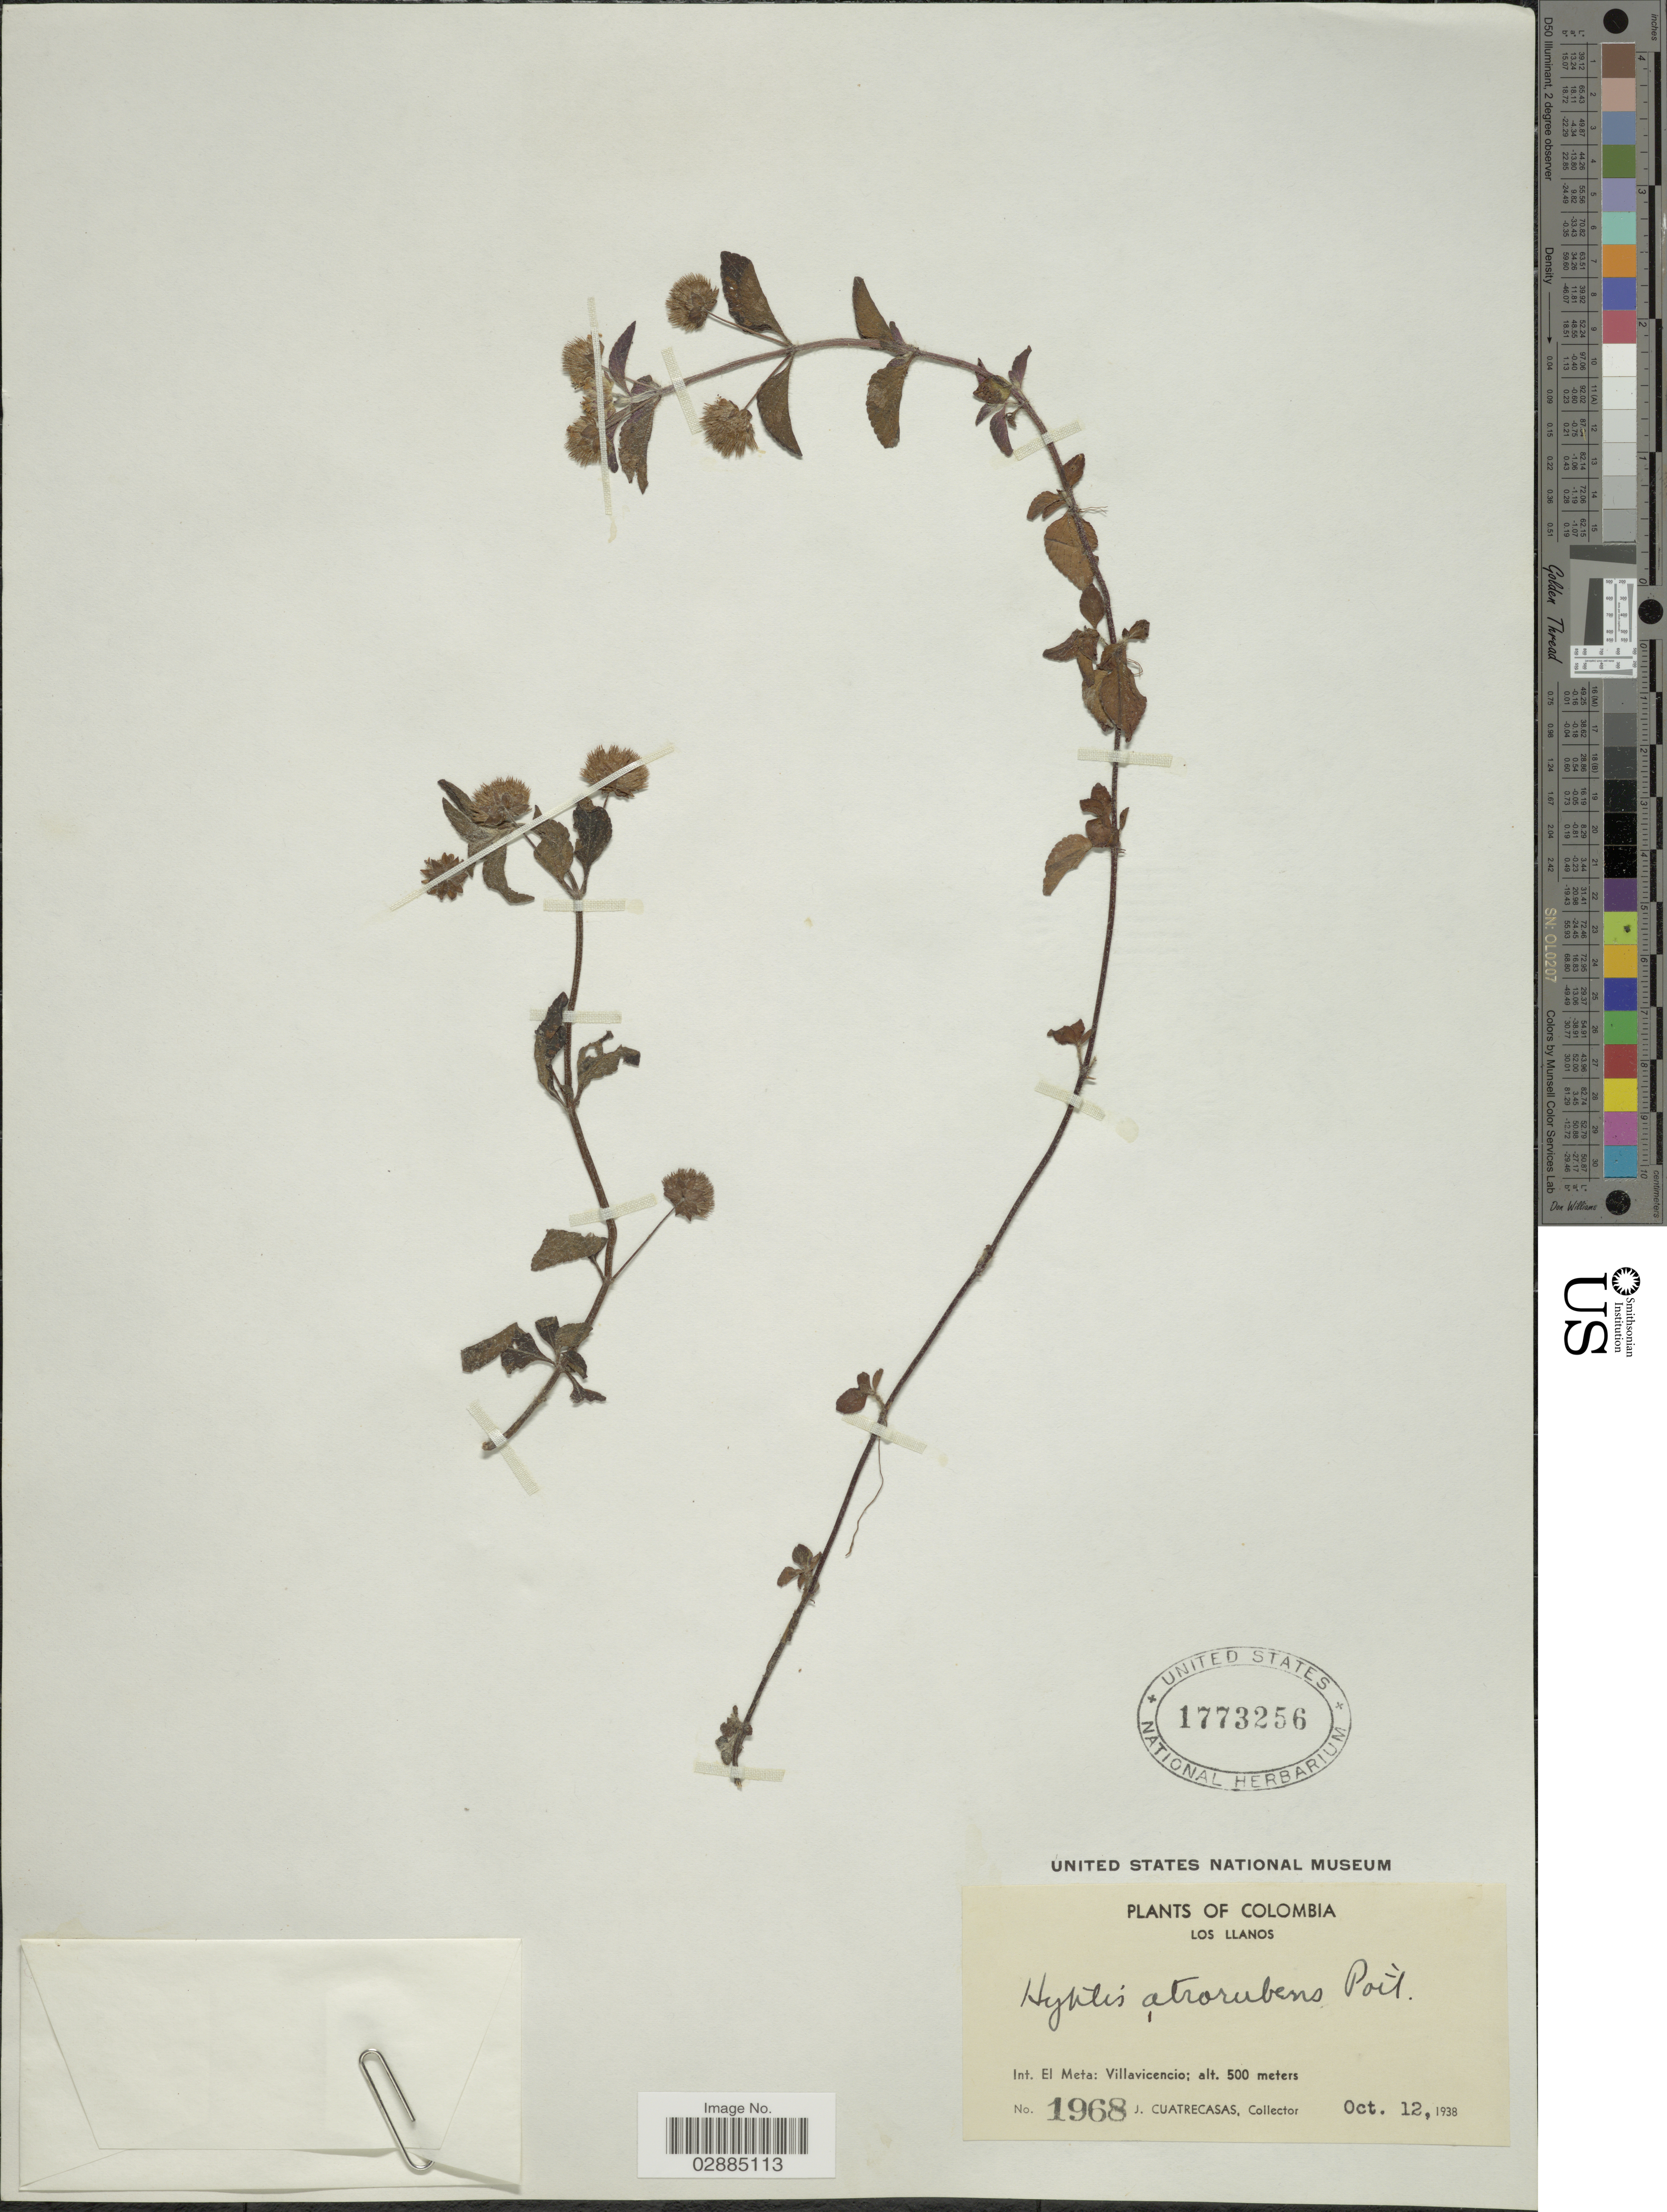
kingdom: Plantae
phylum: Tracheophyta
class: Magnoliopsida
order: Lamiales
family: Lamiaceae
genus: Hyptis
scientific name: Hyptis atrorubens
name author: Poit.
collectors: J. Cuatrecasas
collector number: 1968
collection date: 1938-10-12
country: Colombia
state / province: Meta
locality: Los Llanos. Int. El Meta; Villavicencio.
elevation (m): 500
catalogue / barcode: US 1773256